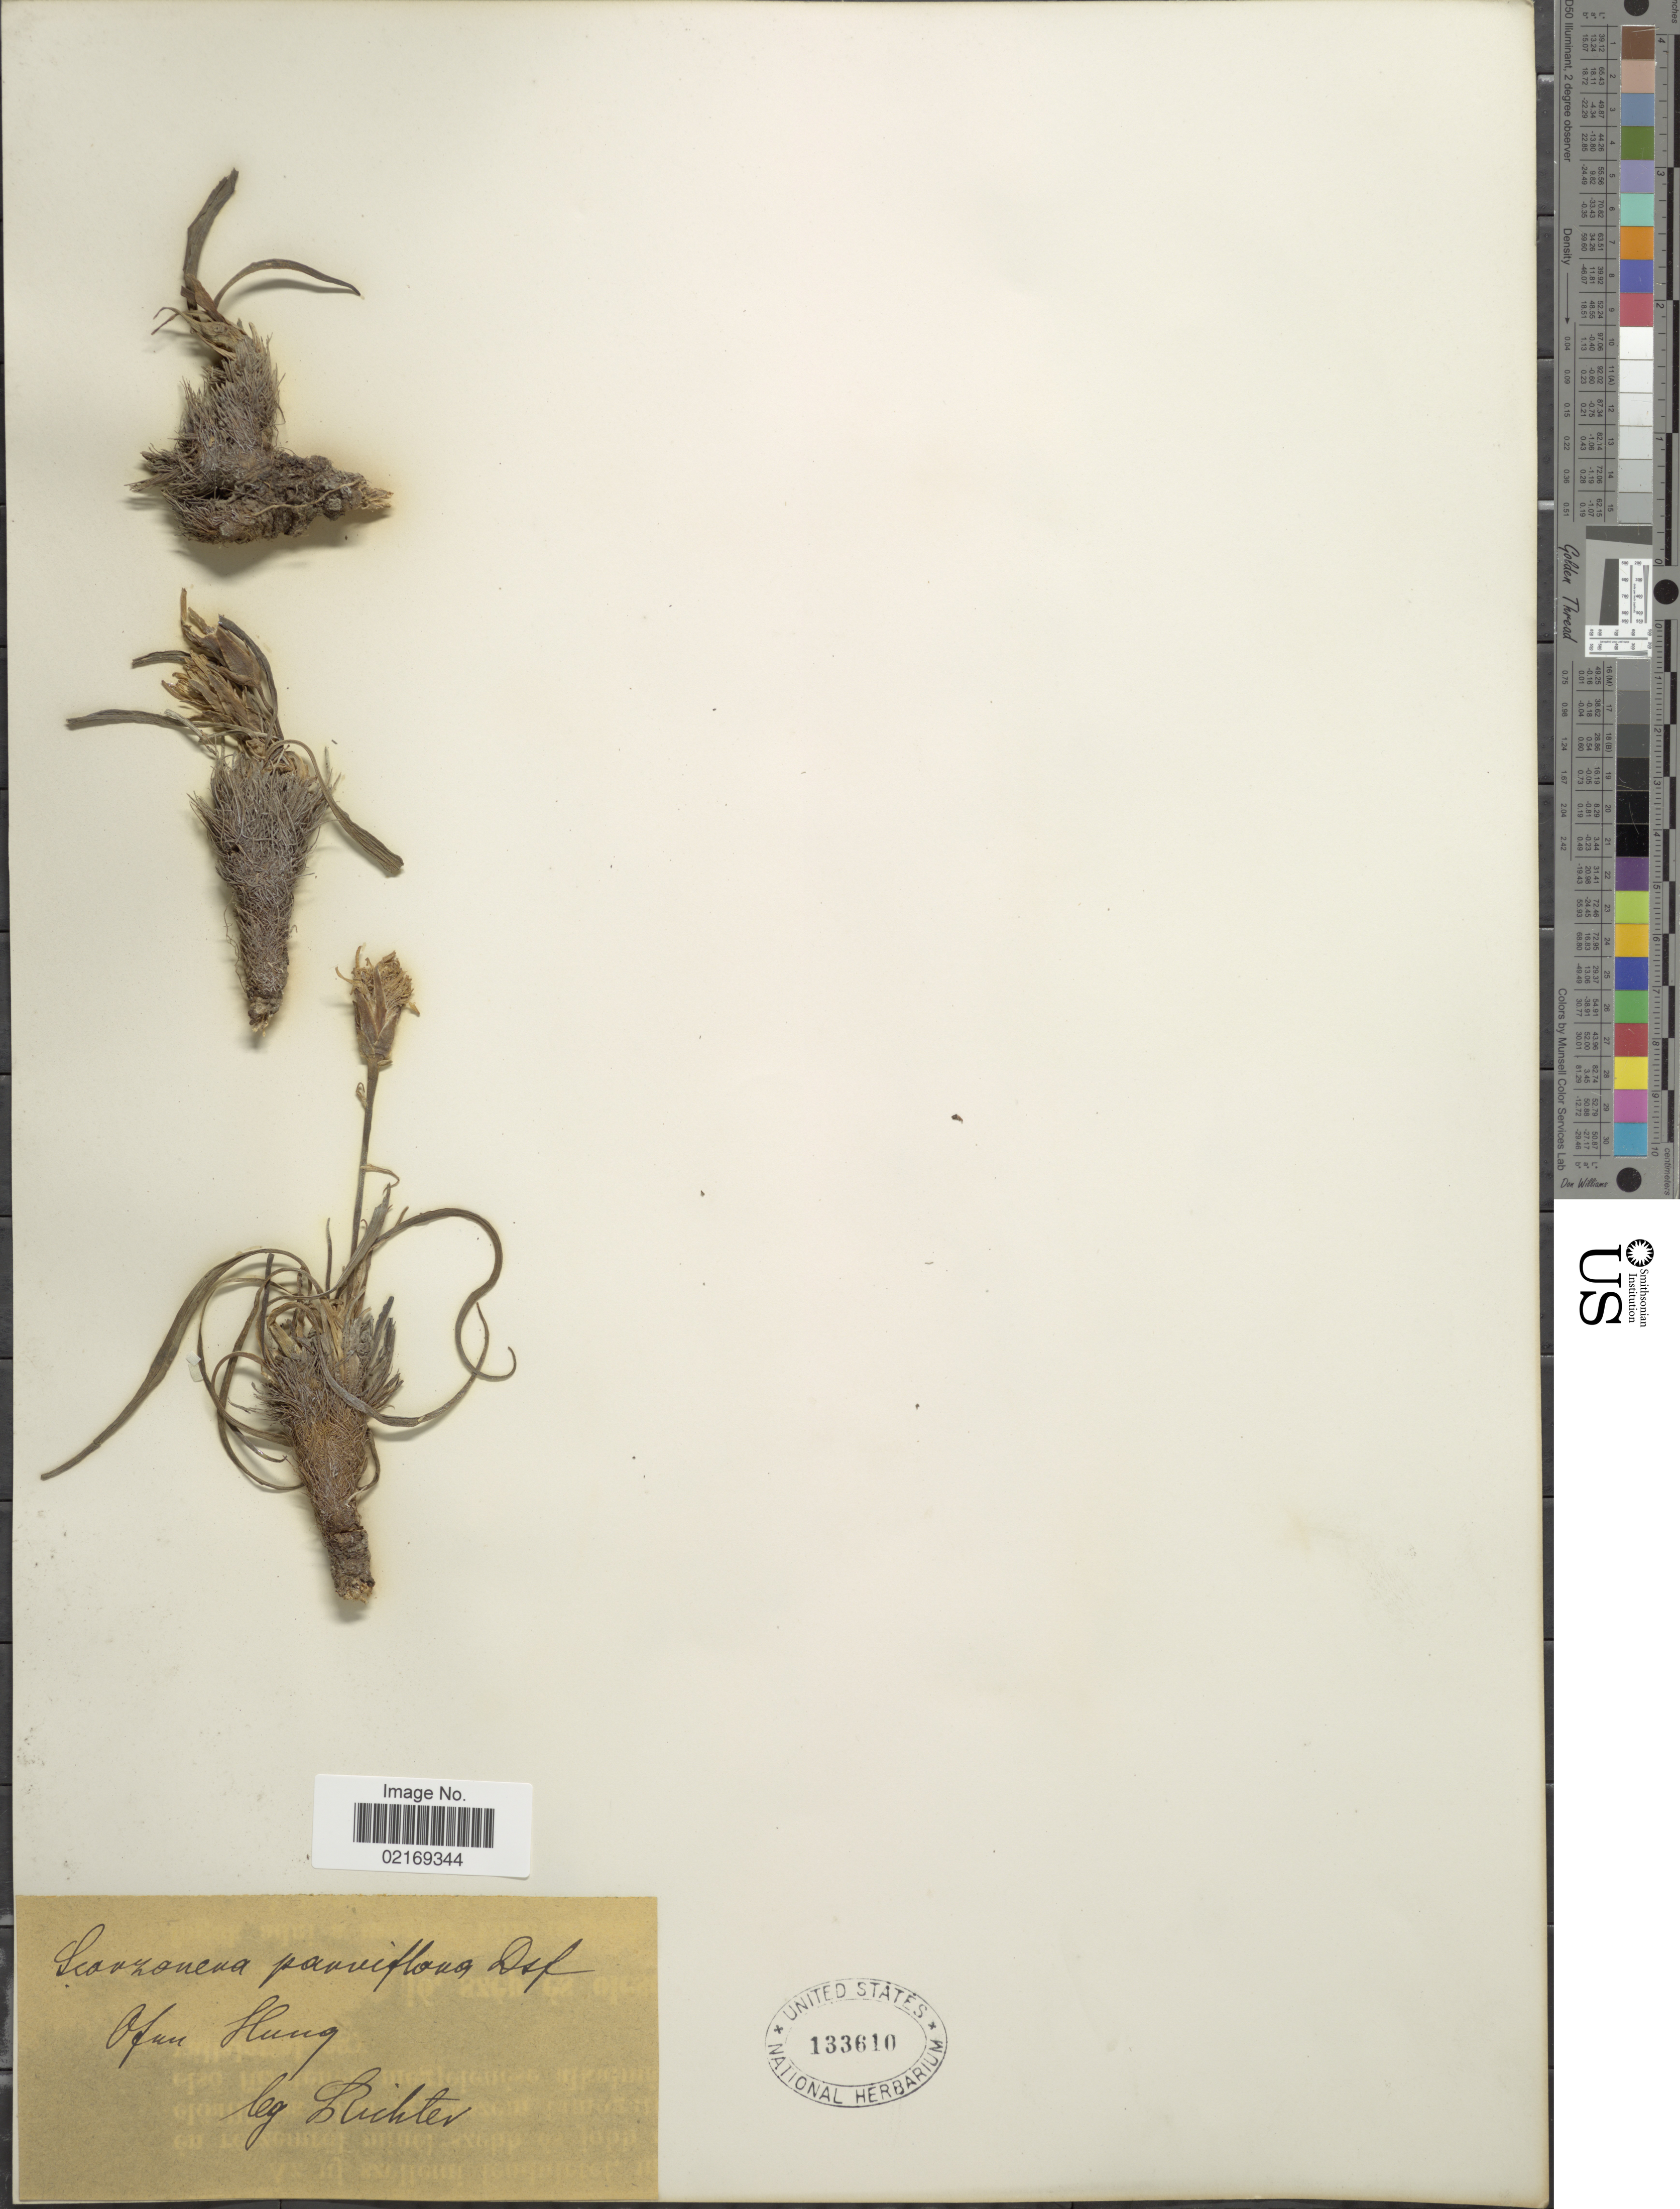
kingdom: Plantae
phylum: Tracheophyta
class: Magnoliopsida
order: Asterales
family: Asteraceae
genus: Scorzonera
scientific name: Scorzonera parviflora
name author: Jacq.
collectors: -- Richter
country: Hungary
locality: Ofun Hung. [interpreted]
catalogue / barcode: US 133610